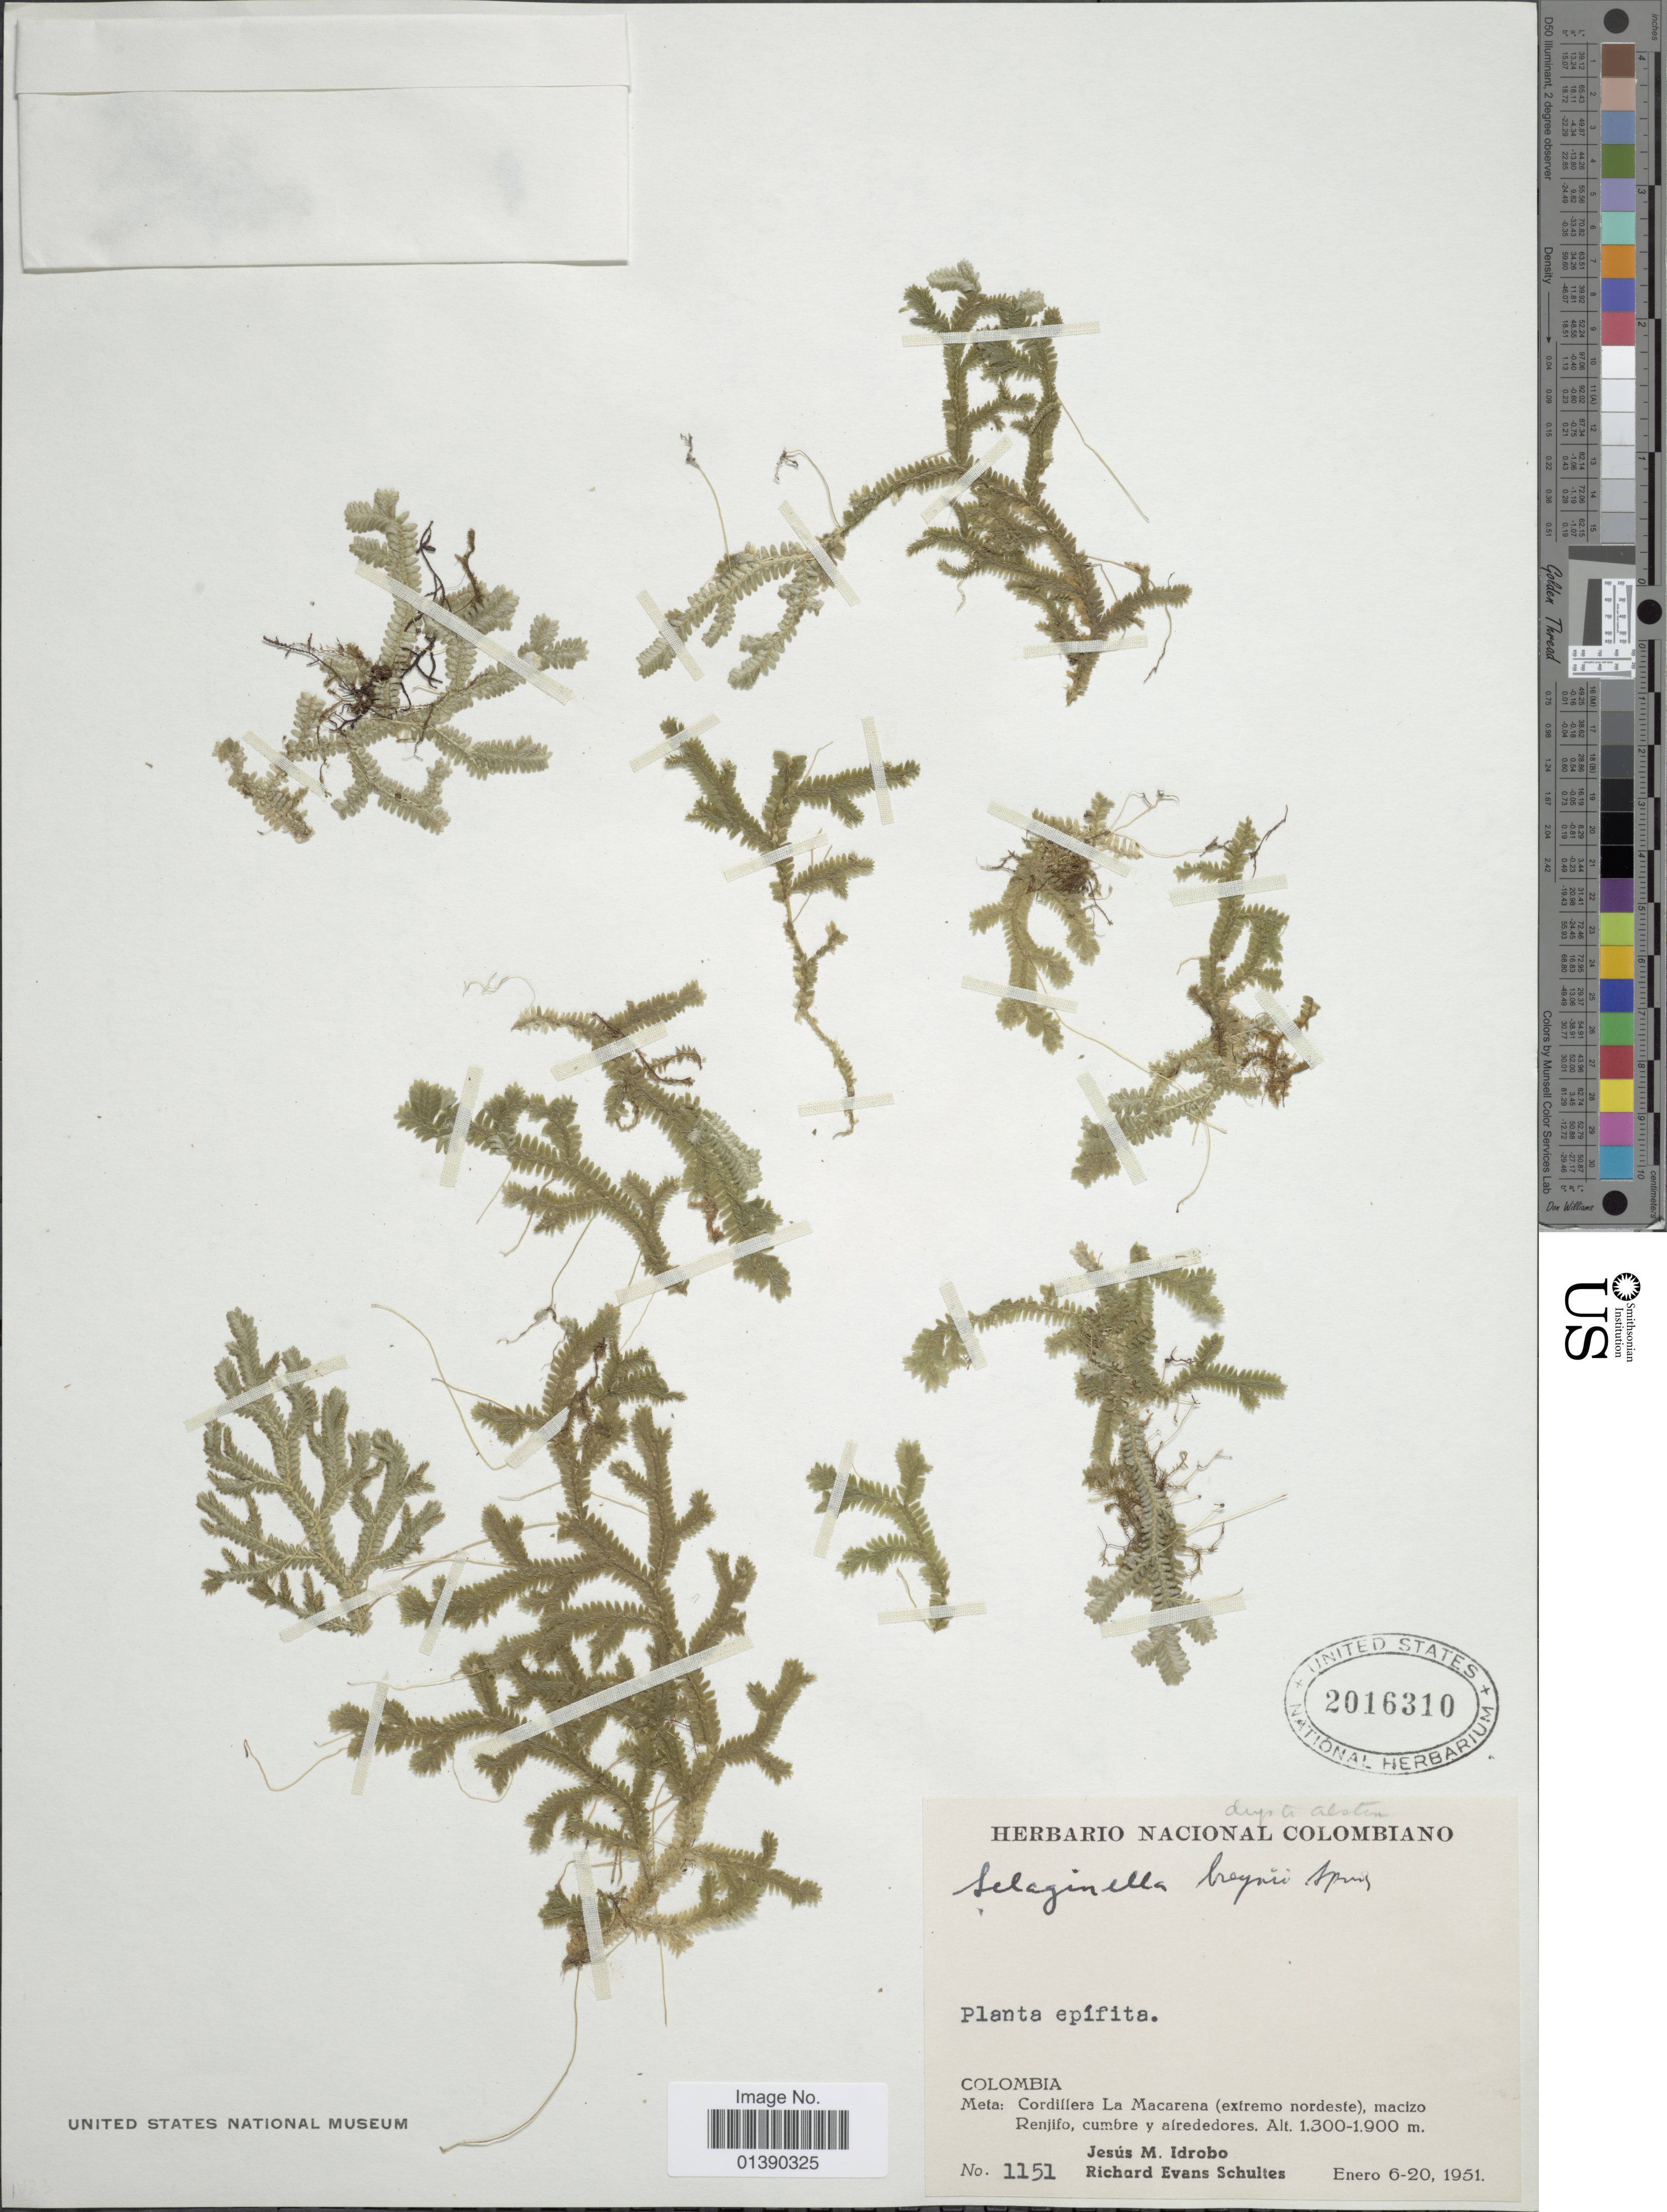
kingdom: Plantae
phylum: Tracheophyta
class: Lycopodiopsida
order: Selaginellales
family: Selaginellaceae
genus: Selaginella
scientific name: Selaginella breynii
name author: Spring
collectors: J. M. Idrobo & R. E. Schultes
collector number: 1151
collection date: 1950-01-06/1951-01-20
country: Colombia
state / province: Meta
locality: Cordillera La Macarena (extremo nordeste), macizo renjifo, cumbre y alrededores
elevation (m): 1300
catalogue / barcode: US 2016310